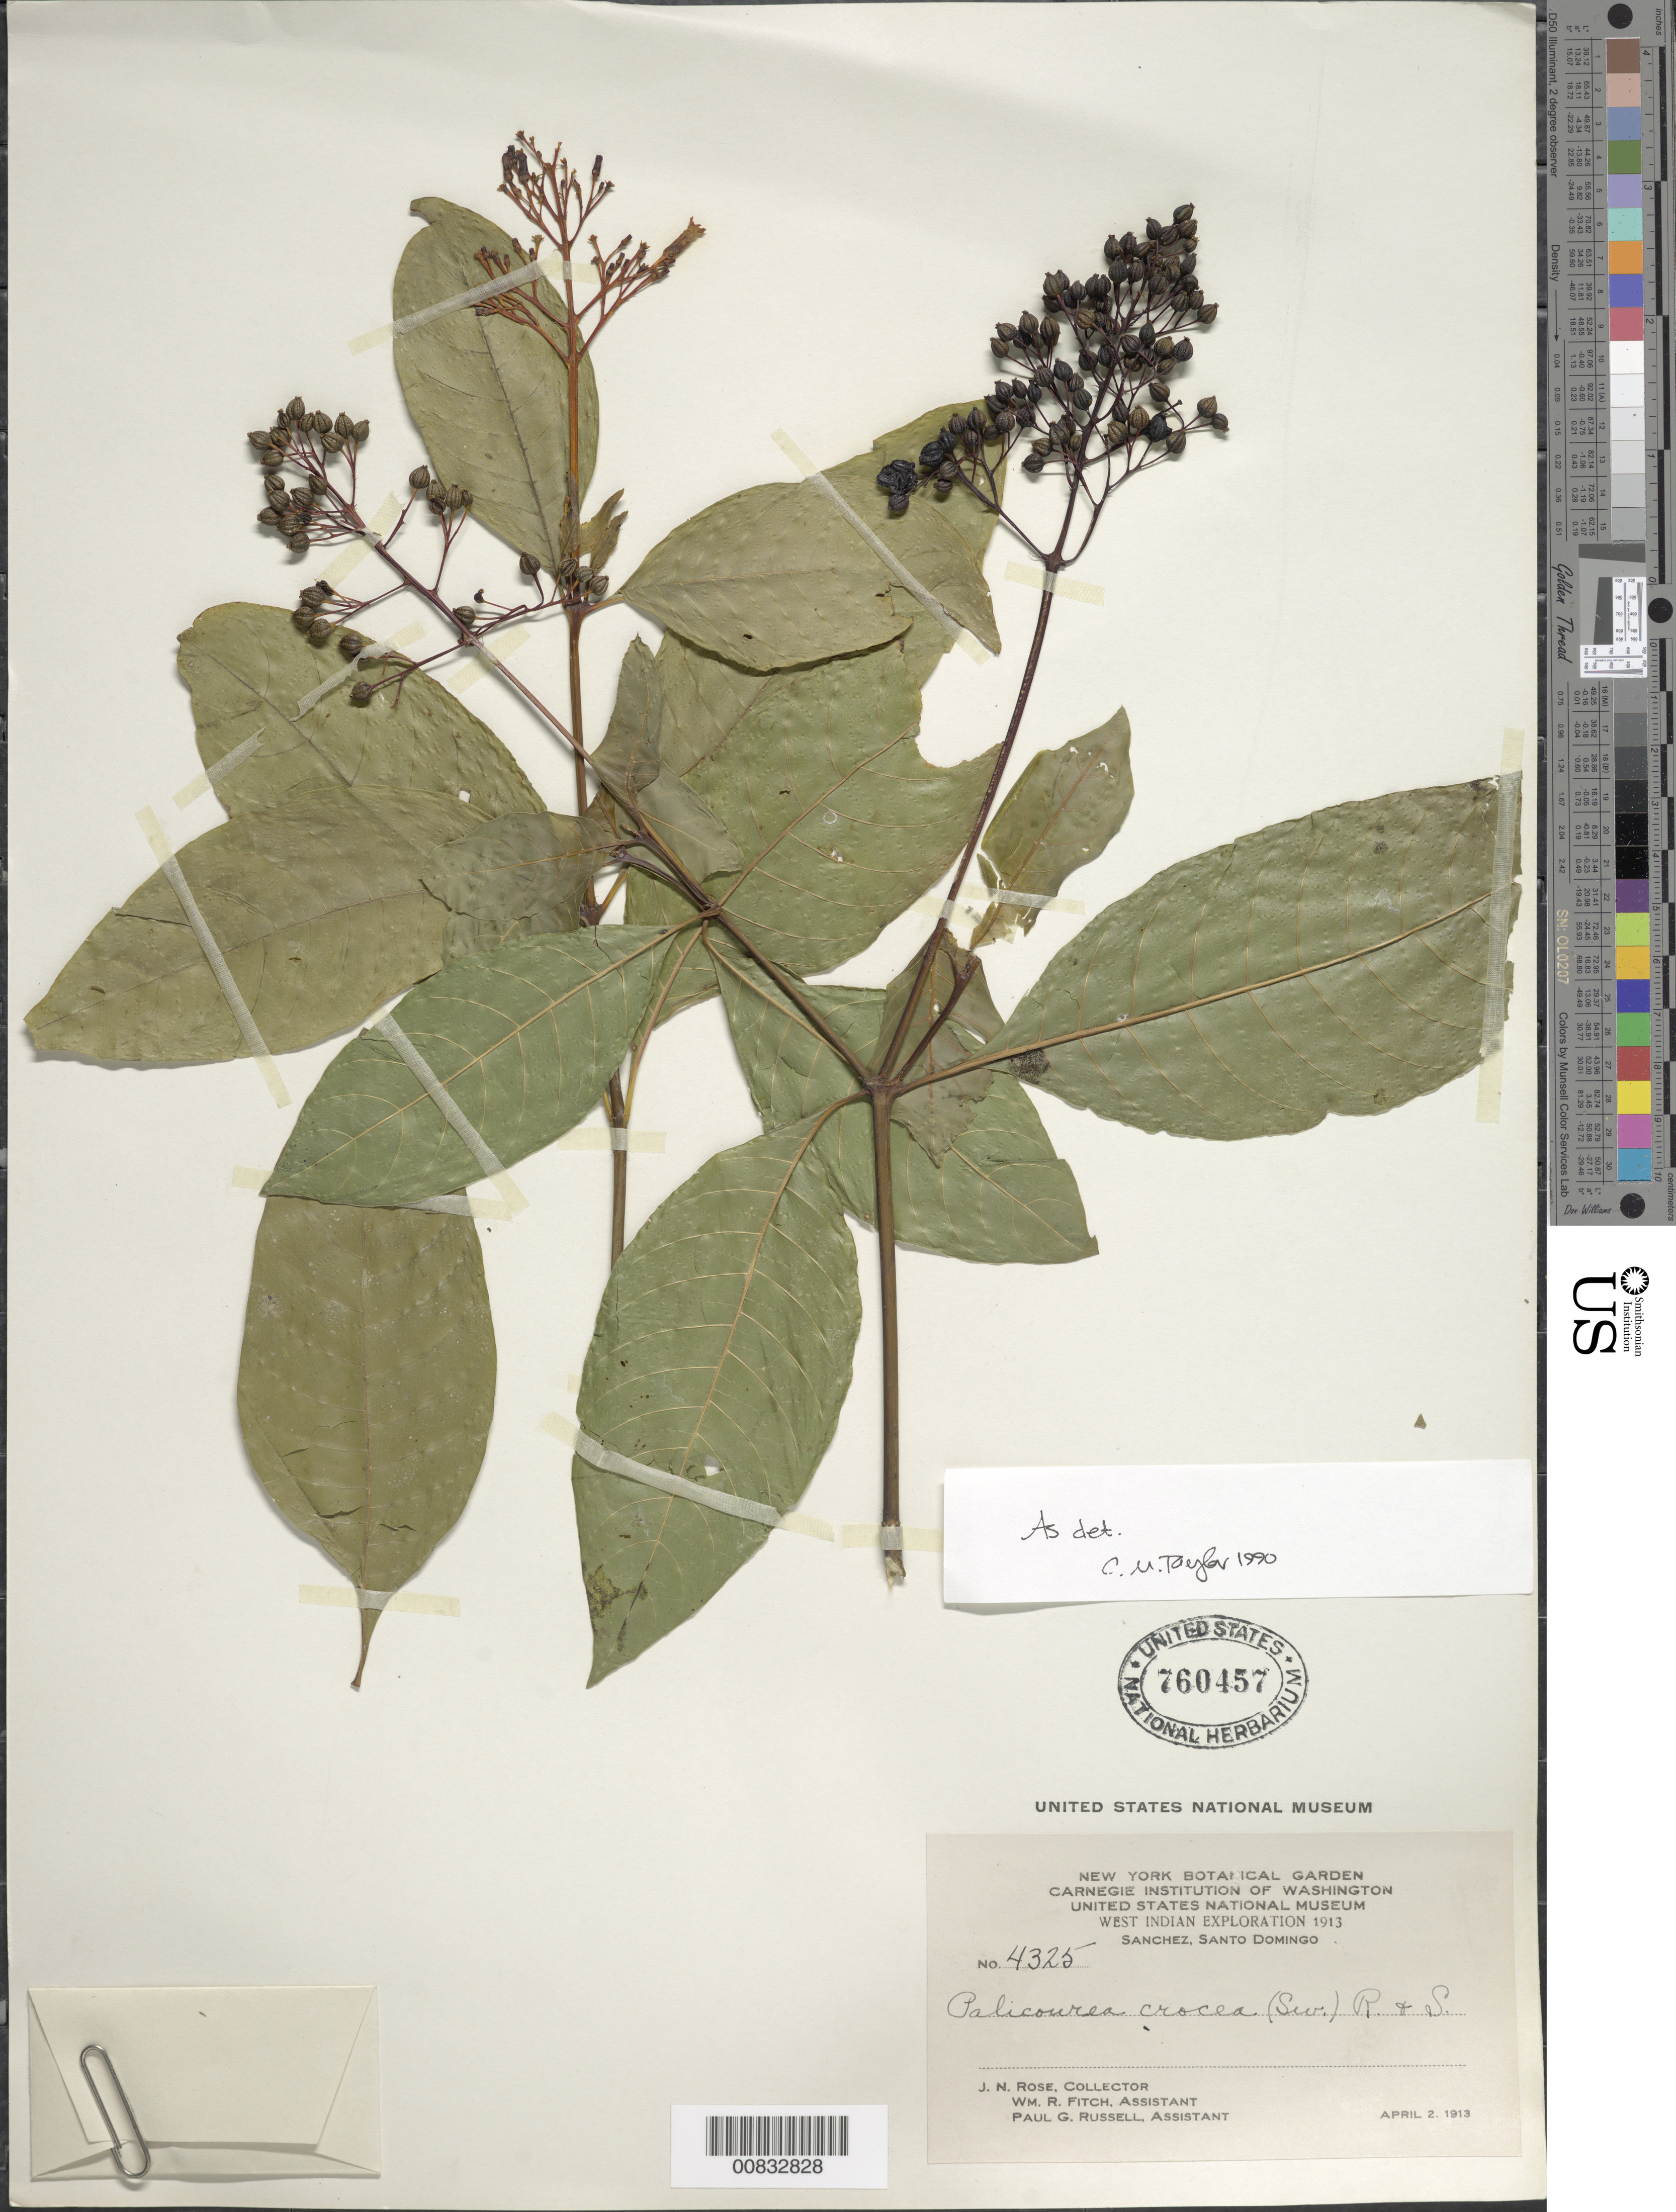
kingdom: Plantae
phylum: Tracheophyta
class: Magnoliopsida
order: Gentianales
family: Rubiaceae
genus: Palicourea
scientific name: Palicourea crocea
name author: (Sw.) Schult.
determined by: Taylor, Charlotte M.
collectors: J. N. Rose, W. R. Fitch & P. G. Russell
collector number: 4325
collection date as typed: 02 Apr 1913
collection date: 1913-04-02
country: Dominican Republic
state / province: Sanchez Ramirez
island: Hispaniola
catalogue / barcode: US 760457